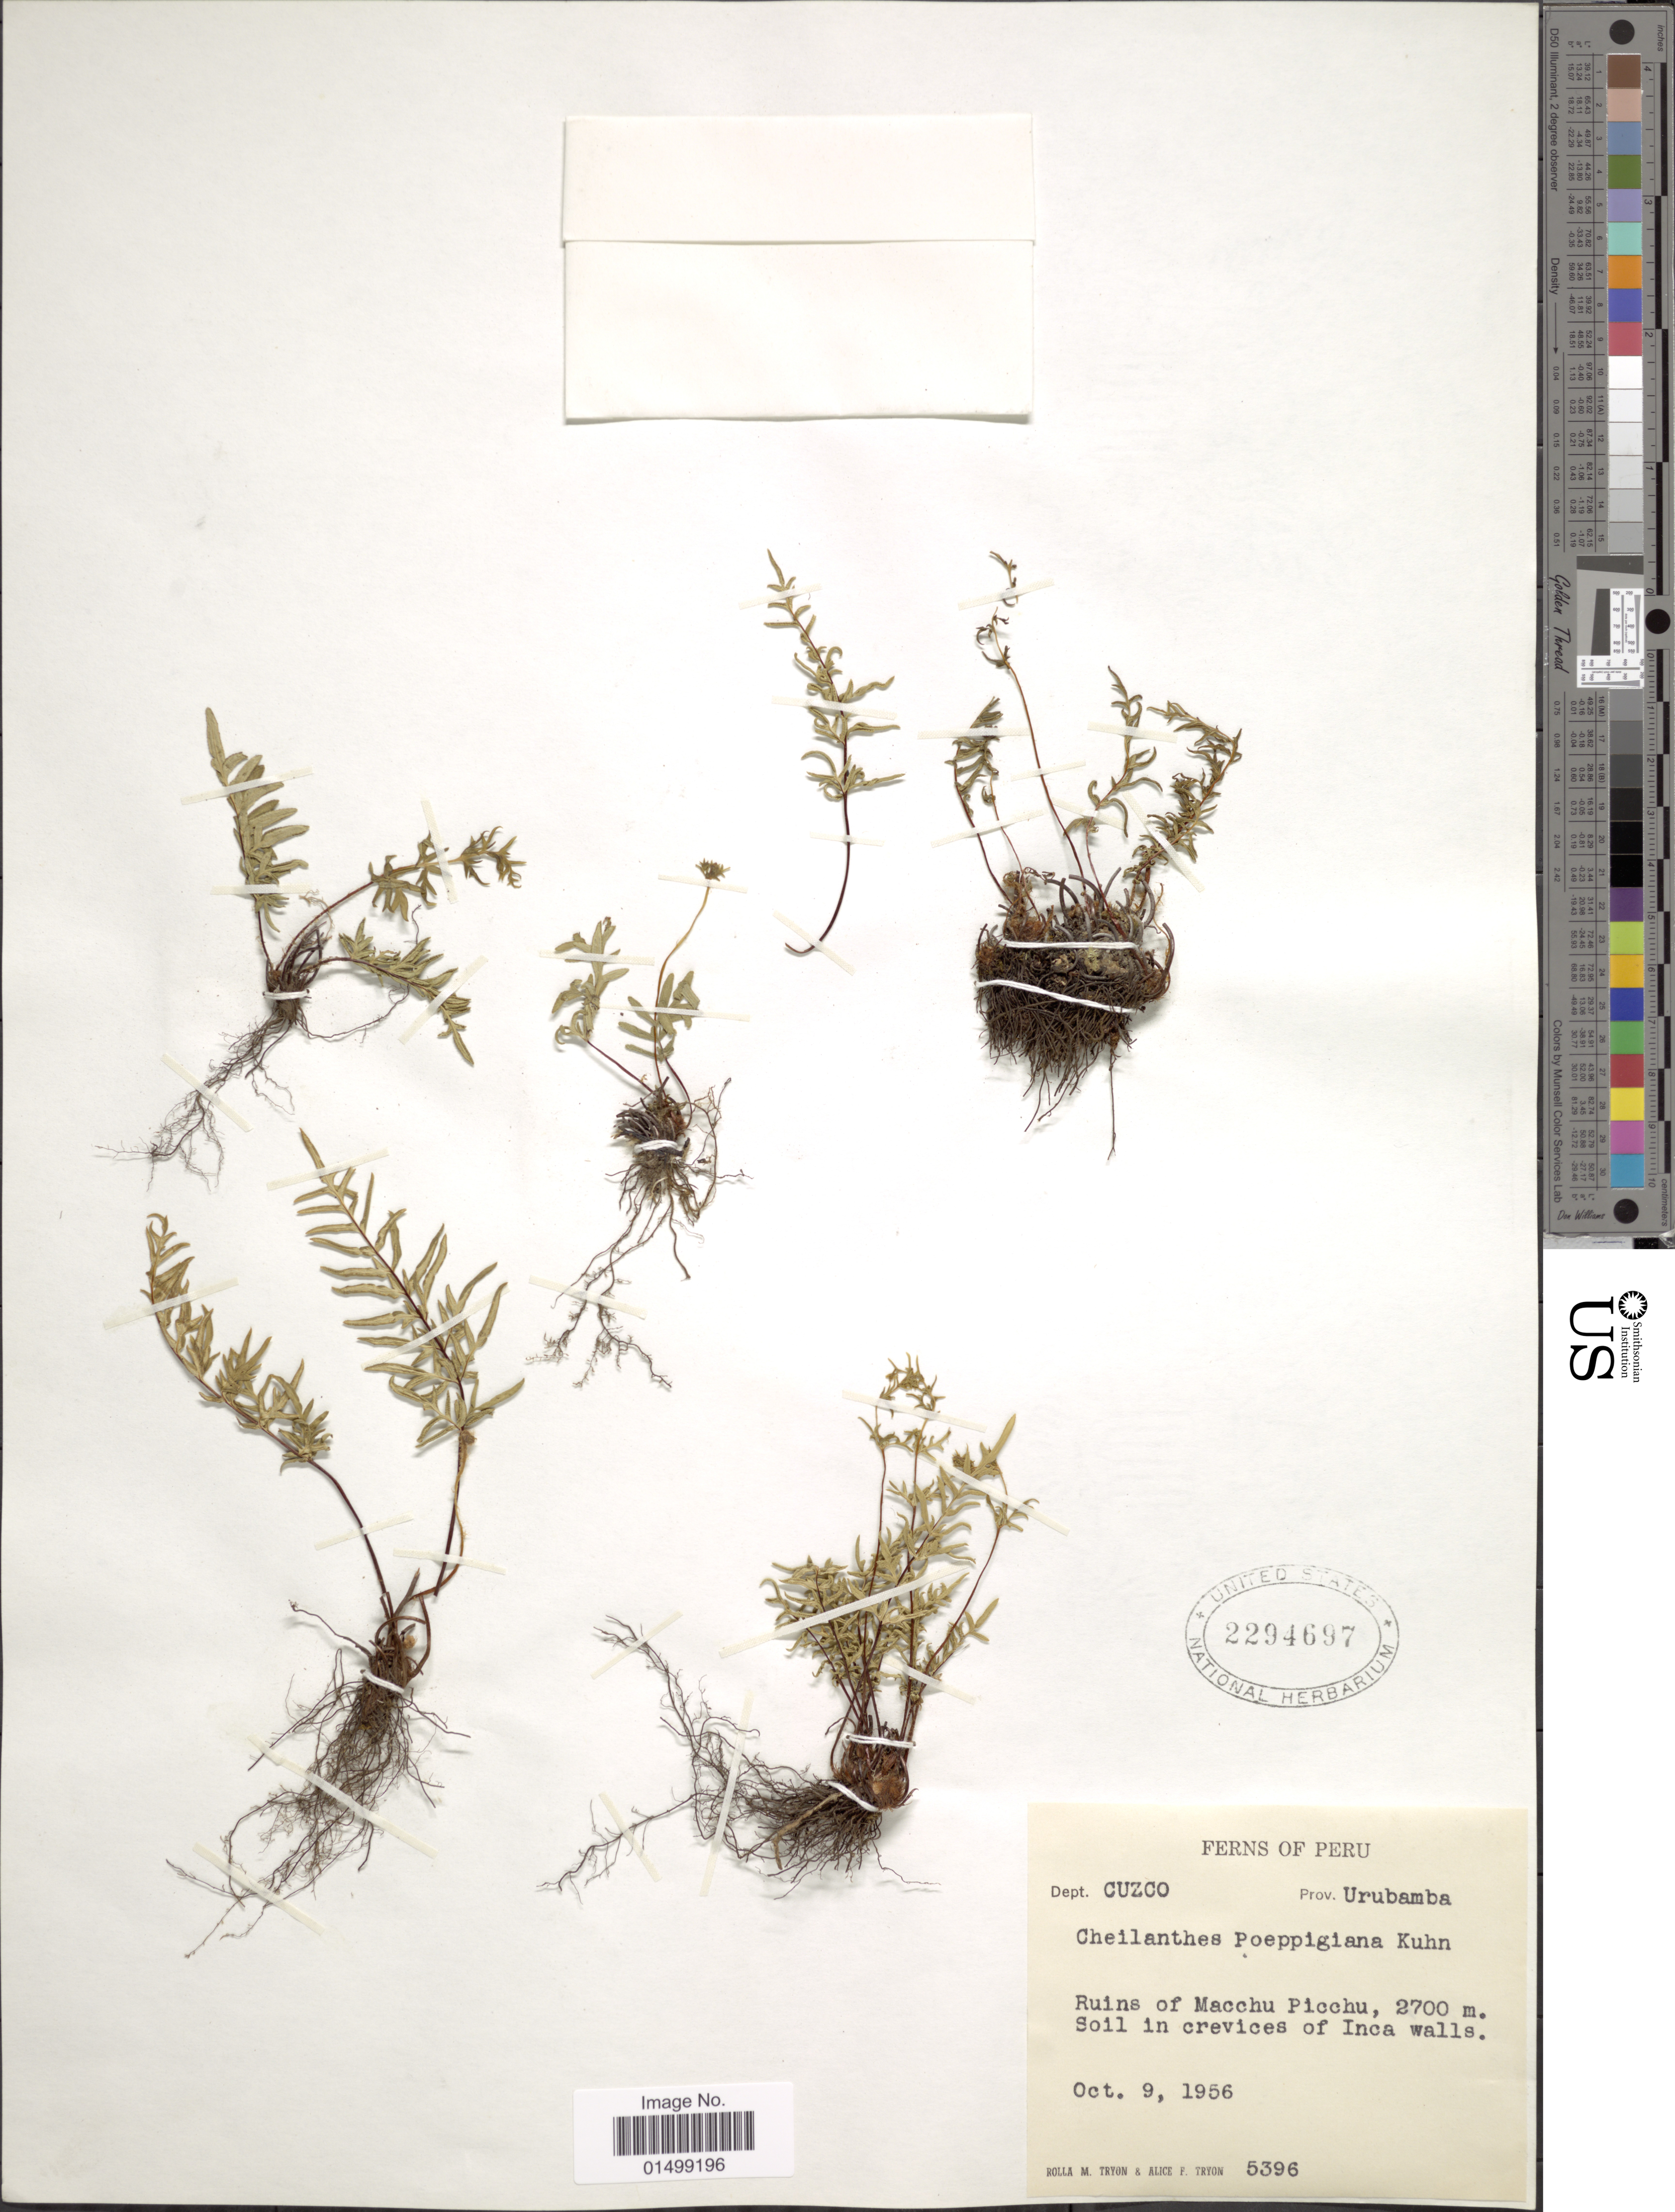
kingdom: Plantae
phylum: Tracheophyta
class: Polypodiopsida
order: Polypodiales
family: Pteridaceae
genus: Cheilanthes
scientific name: Cheilanthes poeppigiana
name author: Mett. ex Kuhn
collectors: R. M. Tryon & A. F. Tryon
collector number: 5396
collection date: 1956-10-09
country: Peru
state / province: Cusco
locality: Dep. Cuzco, Prov. Urubamba, ruins of Machu Picchu, soils in crevices of Inca walls.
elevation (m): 2700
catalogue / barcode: US 2294697